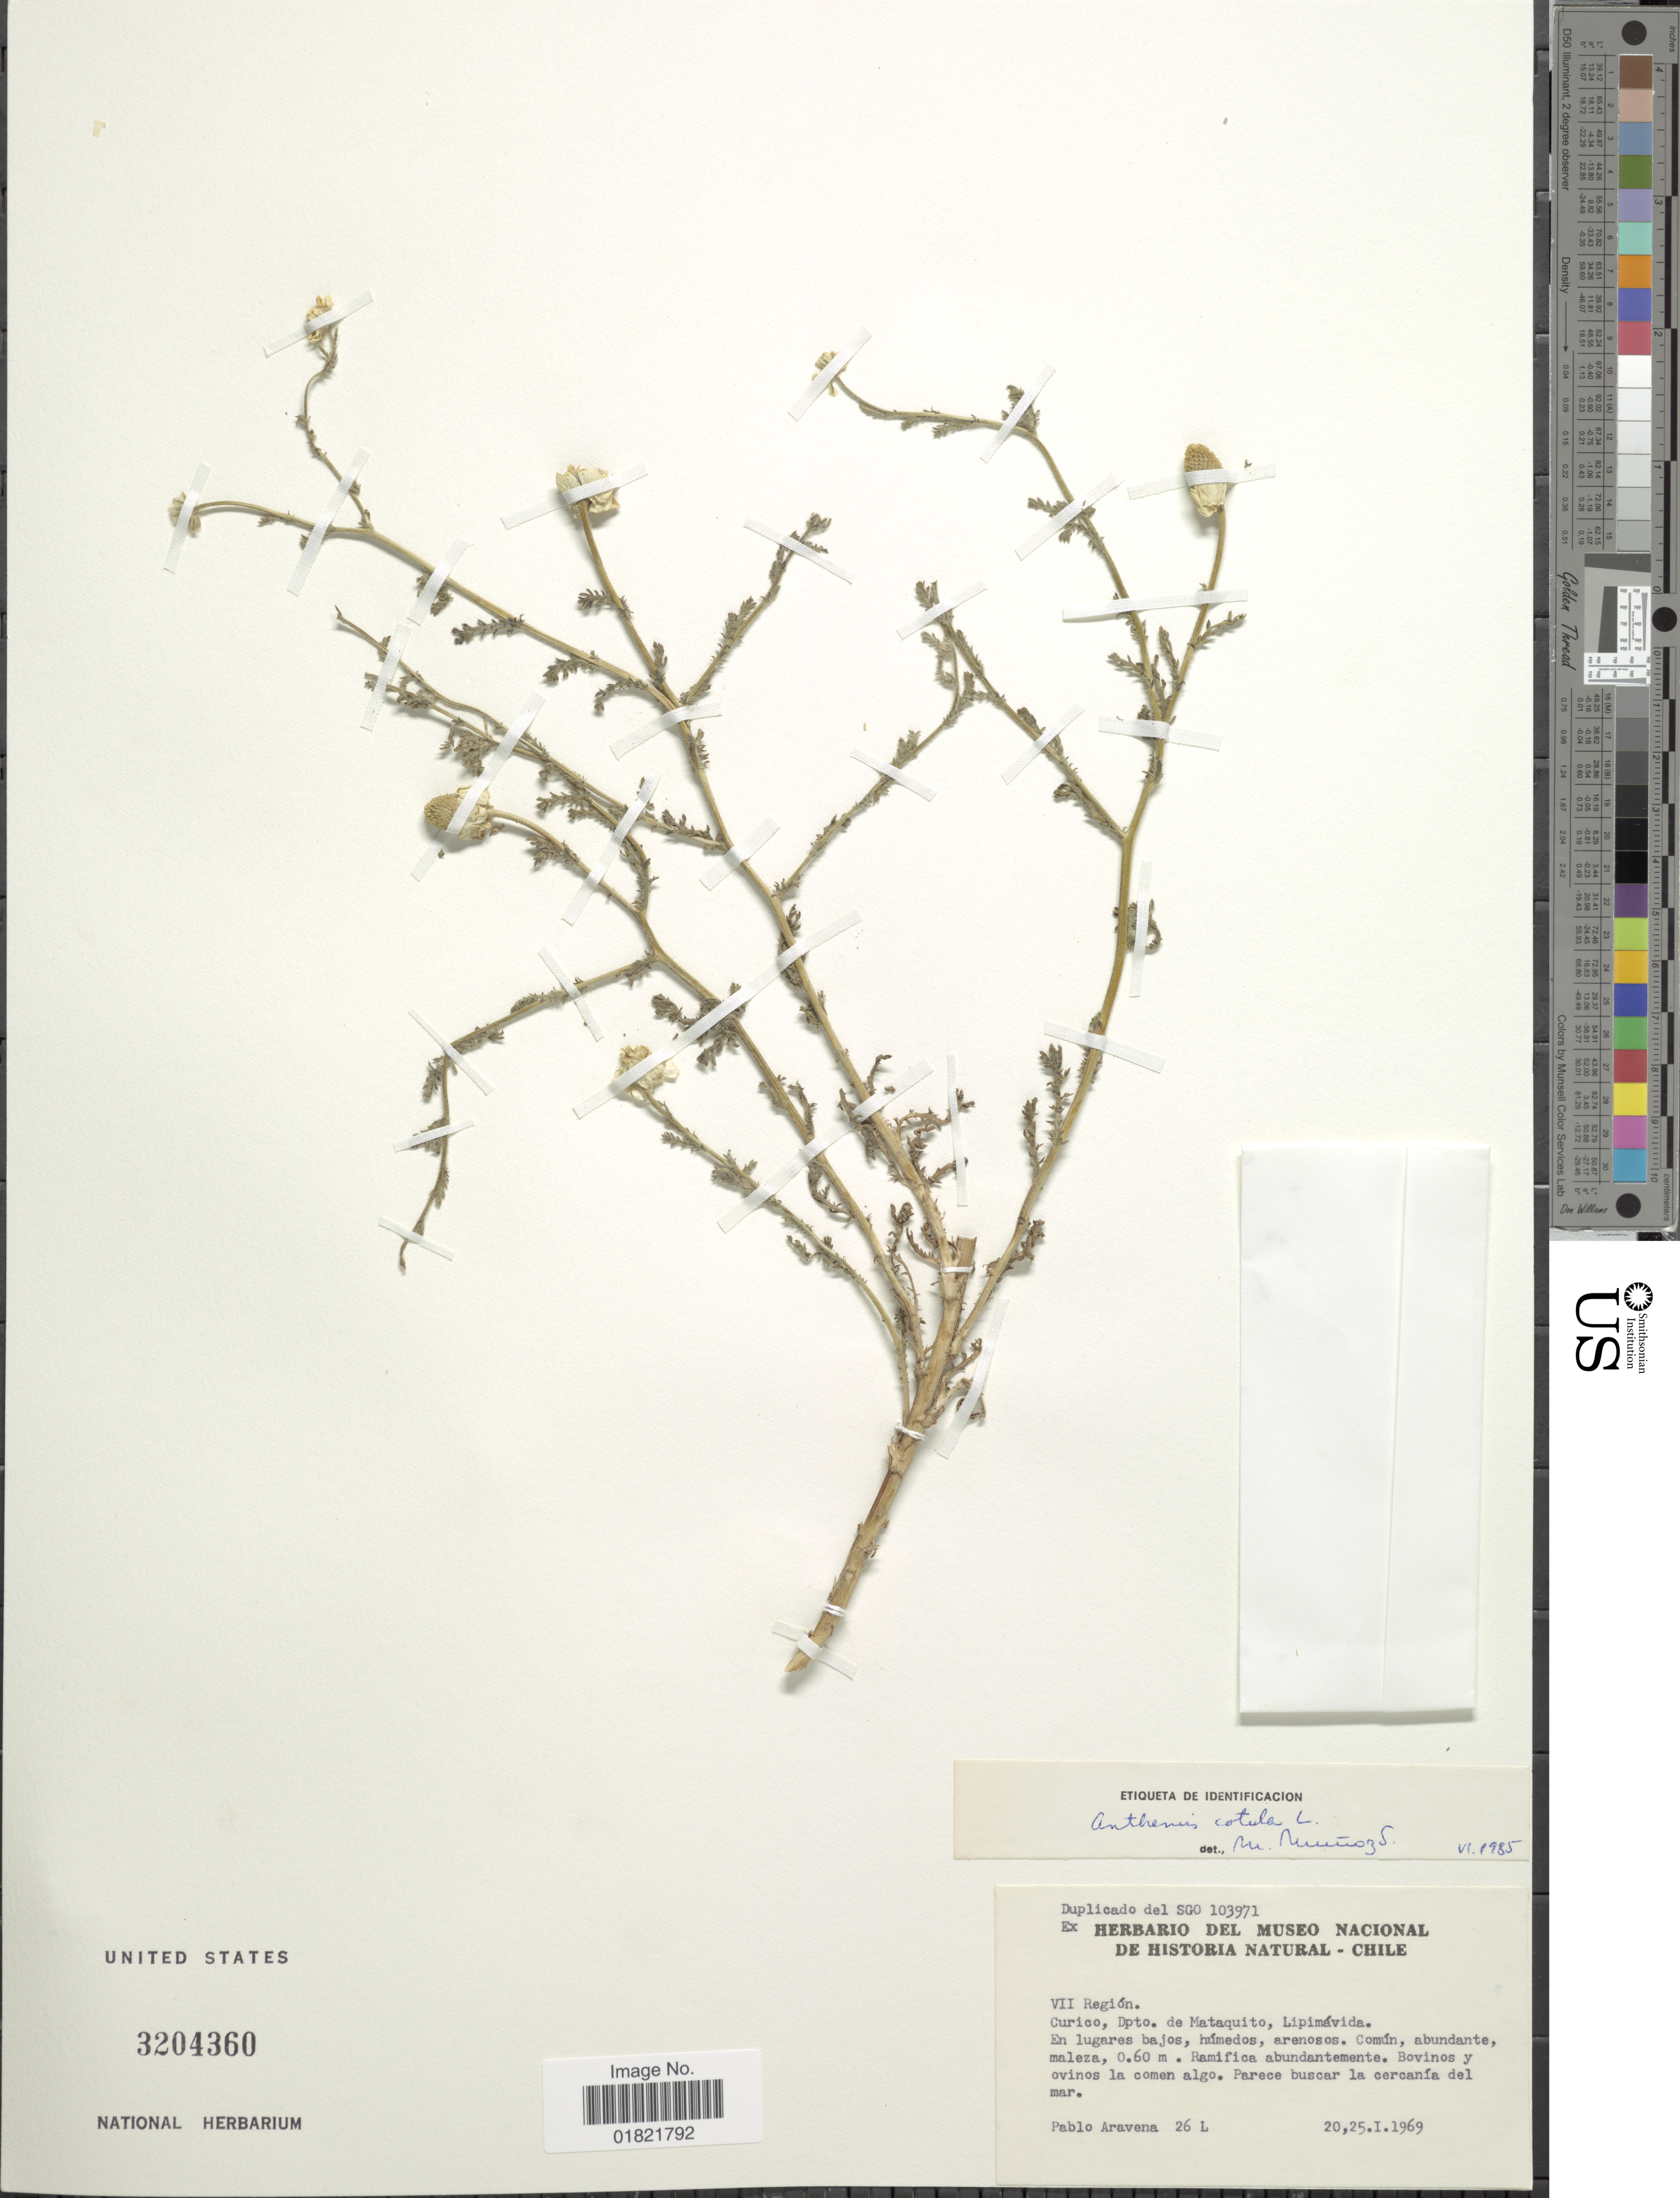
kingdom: Plantae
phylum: Tracheophyta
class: Magnoliopsida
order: Asterales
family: Asteraceae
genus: Anthemis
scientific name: Anthemis cotula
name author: L.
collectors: P. Aravena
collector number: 26L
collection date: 1969-01-20/1969-01-25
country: Chile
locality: VII Region. Curico, Dpto. de Mataquito, Lipimavida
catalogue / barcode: US 3204360